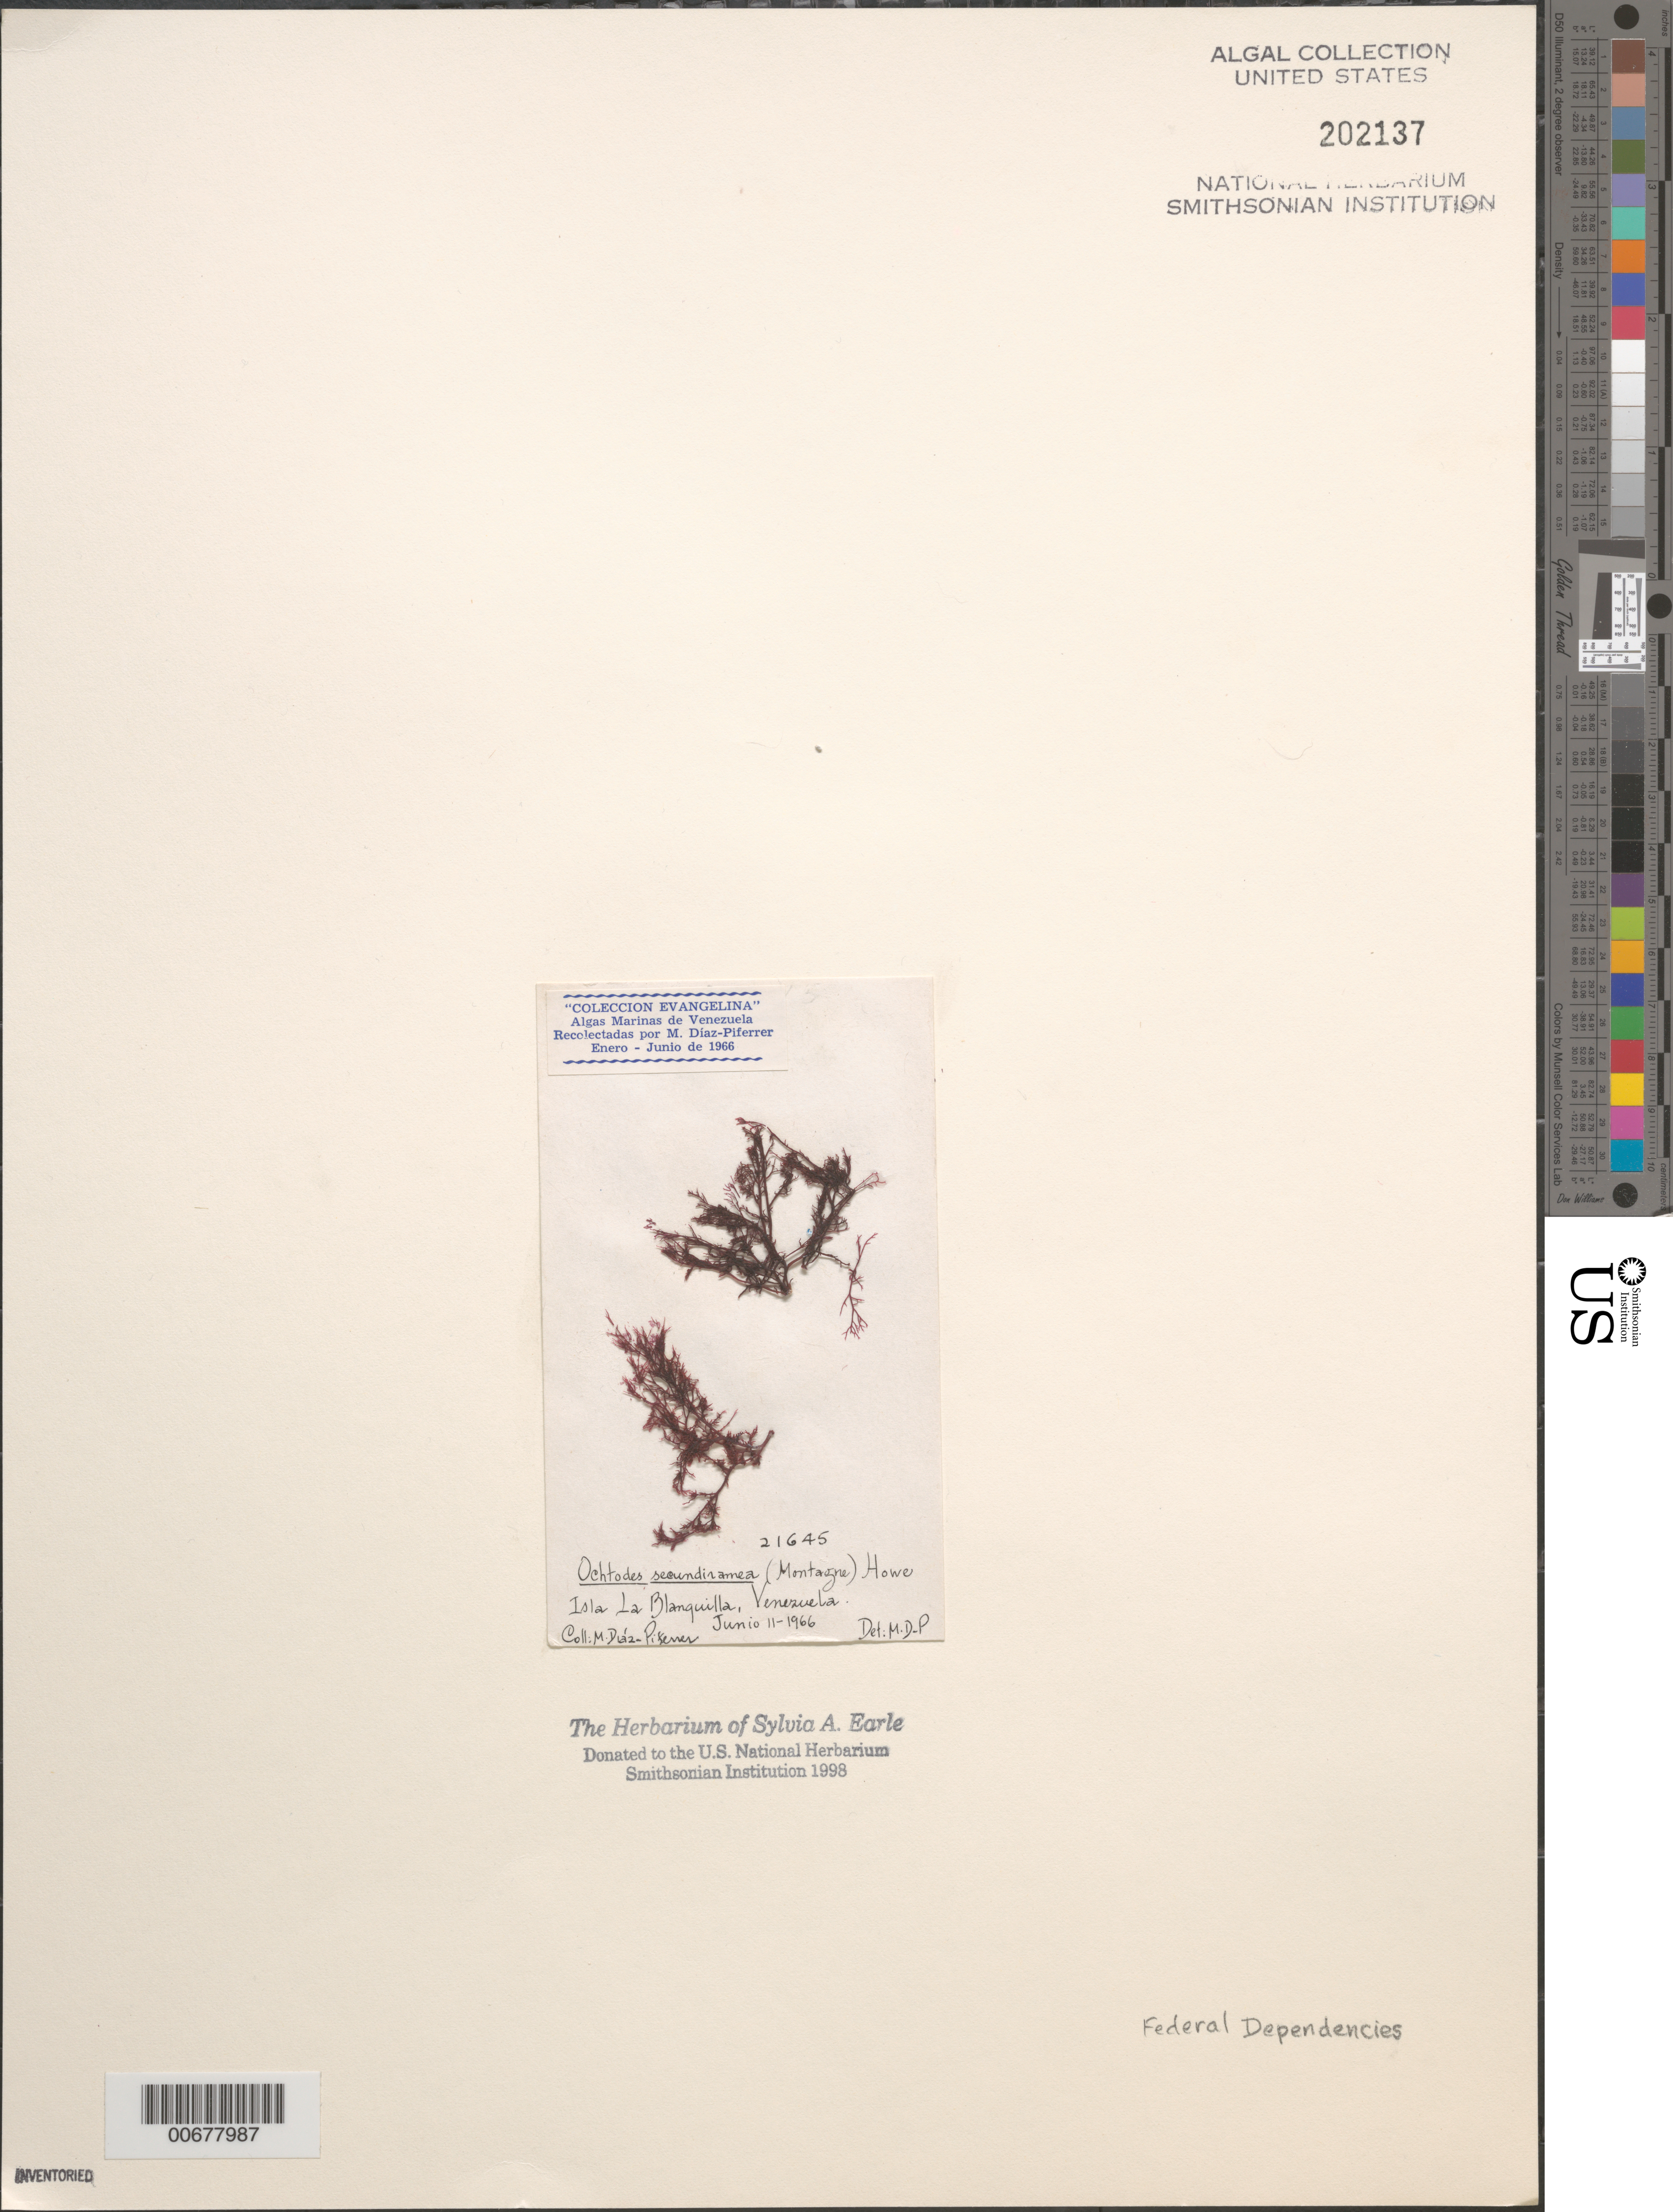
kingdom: Plantae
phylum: Rhodophyta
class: Florideophyceae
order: Gigartinales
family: Rhizophyllidaceae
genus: Ochtodes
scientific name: Ochtodes secundiramea, ined.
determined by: Diaz-Piferrer, M.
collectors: M. Diaz-Piferrer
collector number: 21645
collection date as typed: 11 Jun 1966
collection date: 1966-06-11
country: Venezuela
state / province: Dependencias Federales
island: Isla La Blanquilla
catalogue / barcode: US 202137